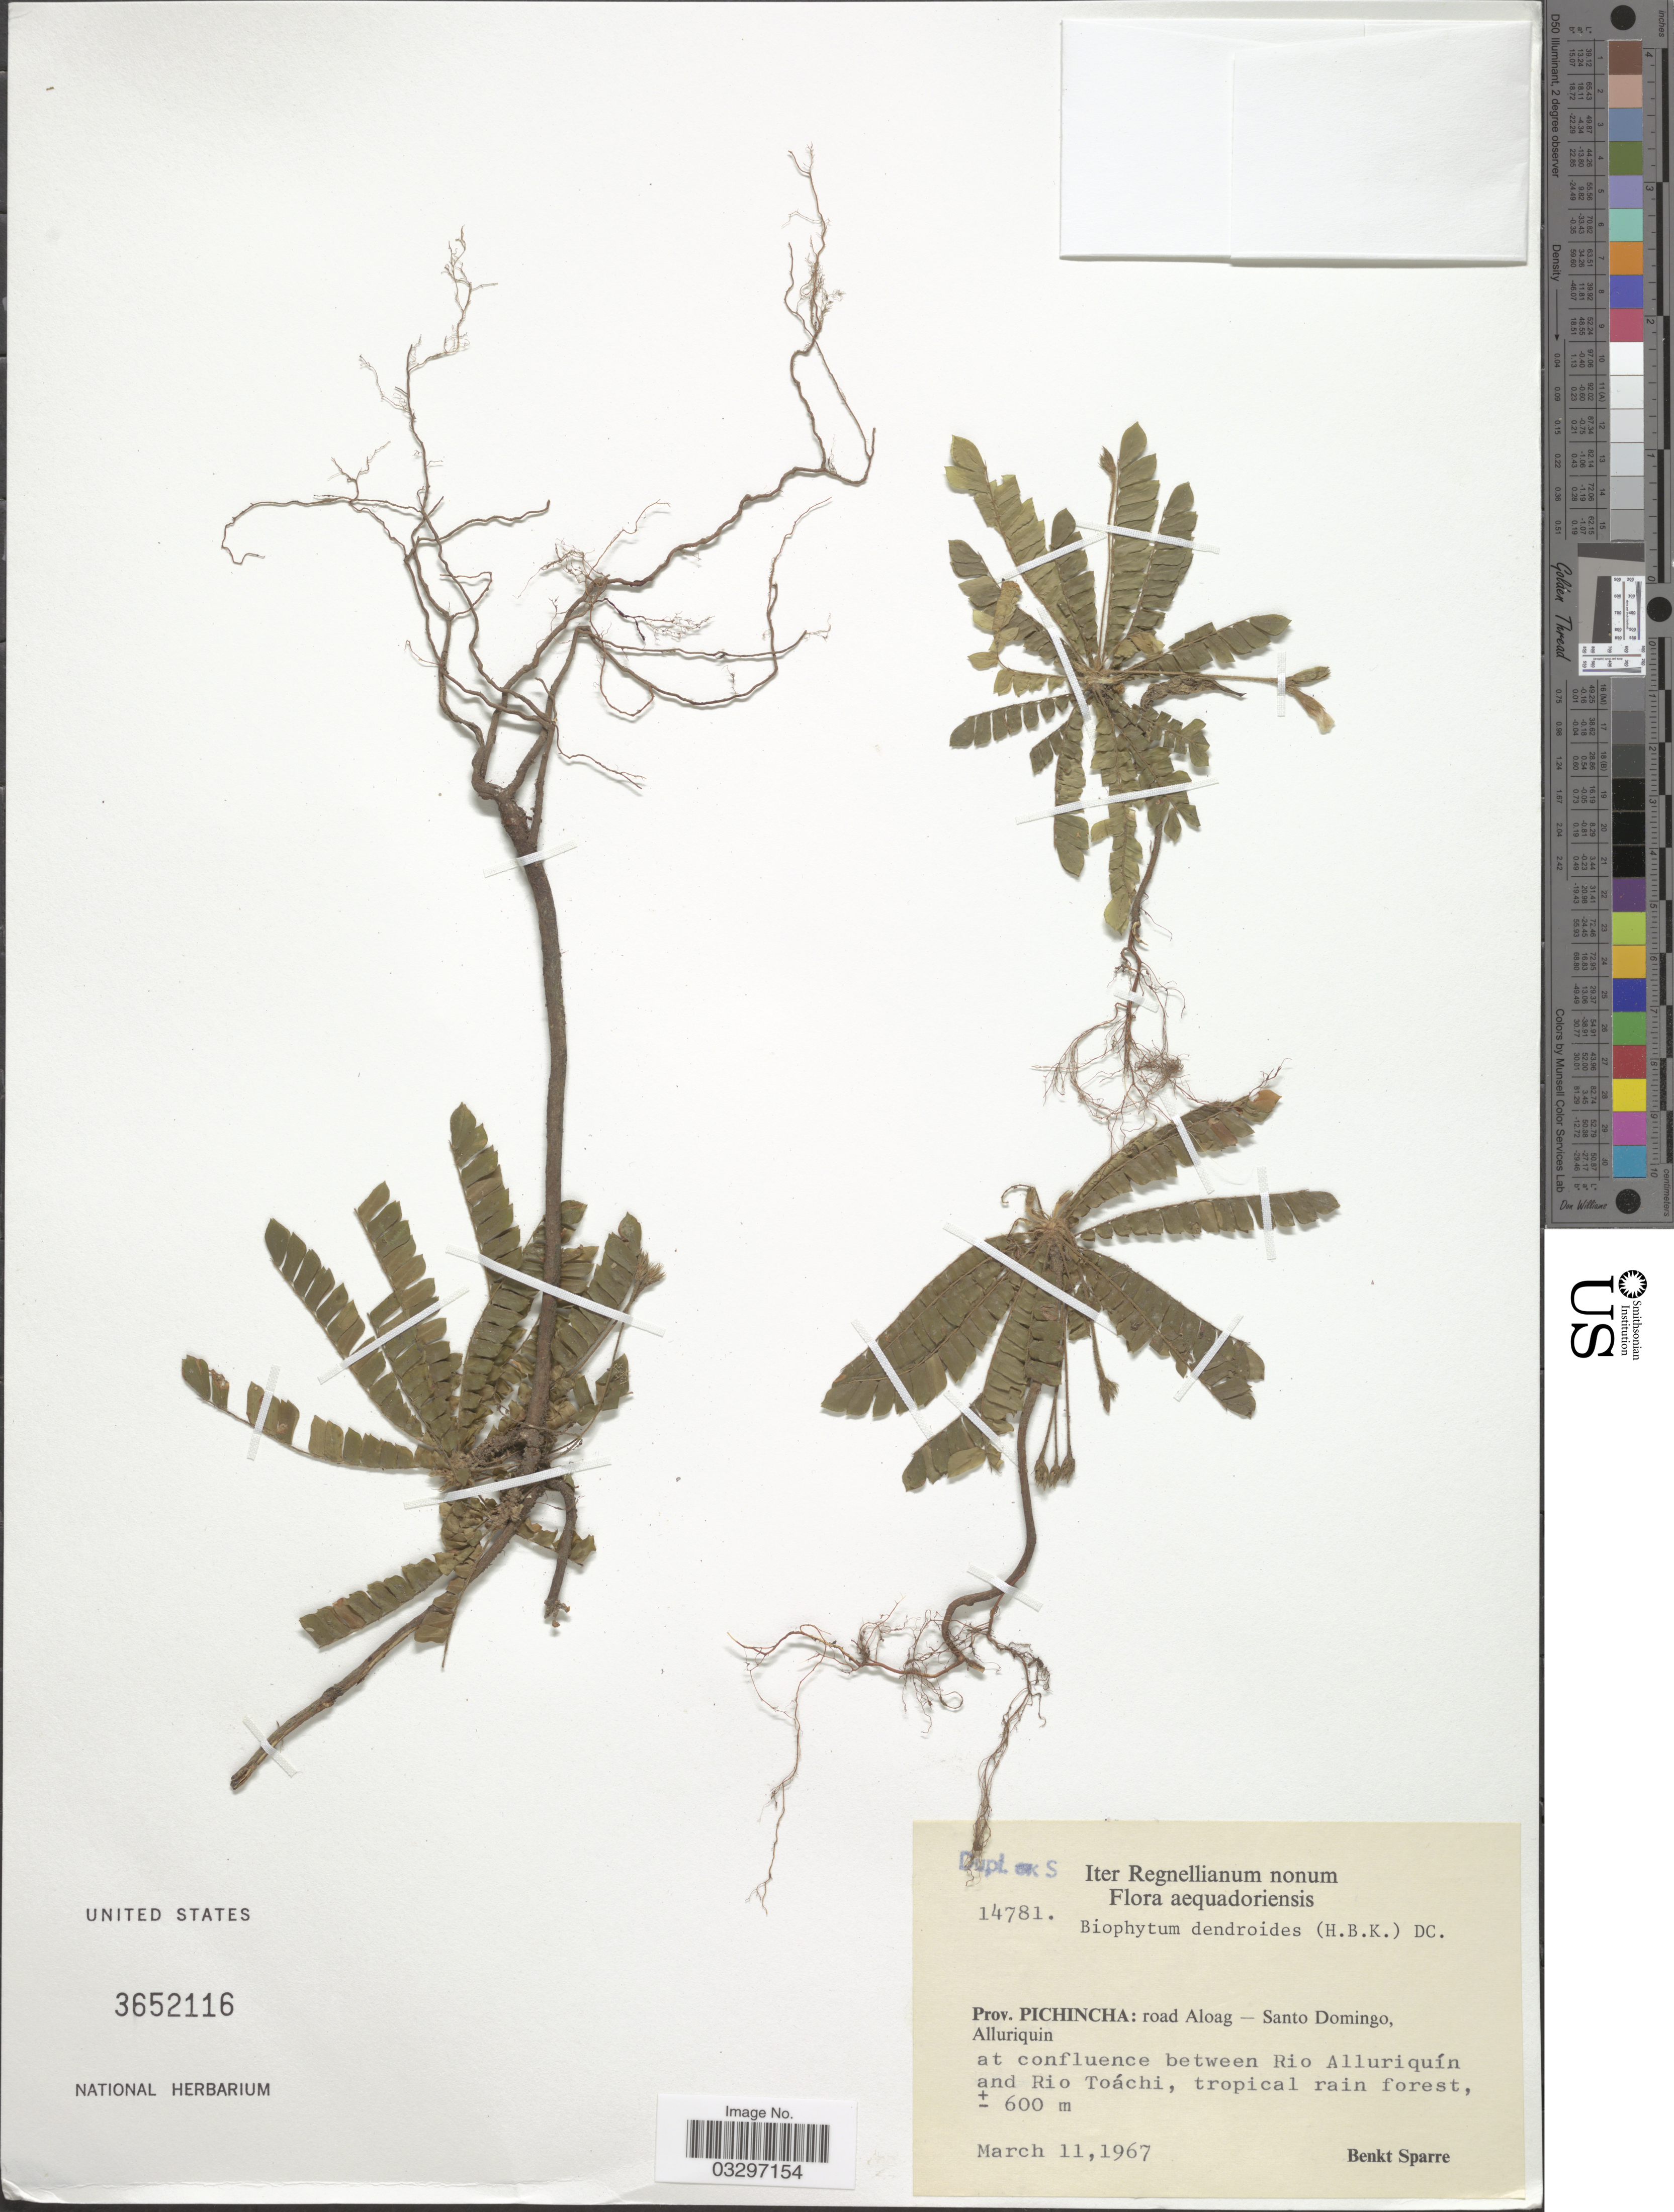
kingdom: Plantae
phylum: Tracheophyta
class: Magnoliopsida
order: Oxalidales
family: Oxalidaceae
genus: Biophytum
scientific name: Biophytum dendroides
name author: (Kunth) DC.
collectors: B. Sparre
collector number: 14781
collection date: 1967-03-11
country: Ecuador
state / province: Pichincha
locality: Aequadoriensis, road Aloag - Santo Domingo, Alluriquin, at confluence between Rio Alluriquín and Rio Toáchi.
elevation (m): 600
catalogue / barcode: US 3652116